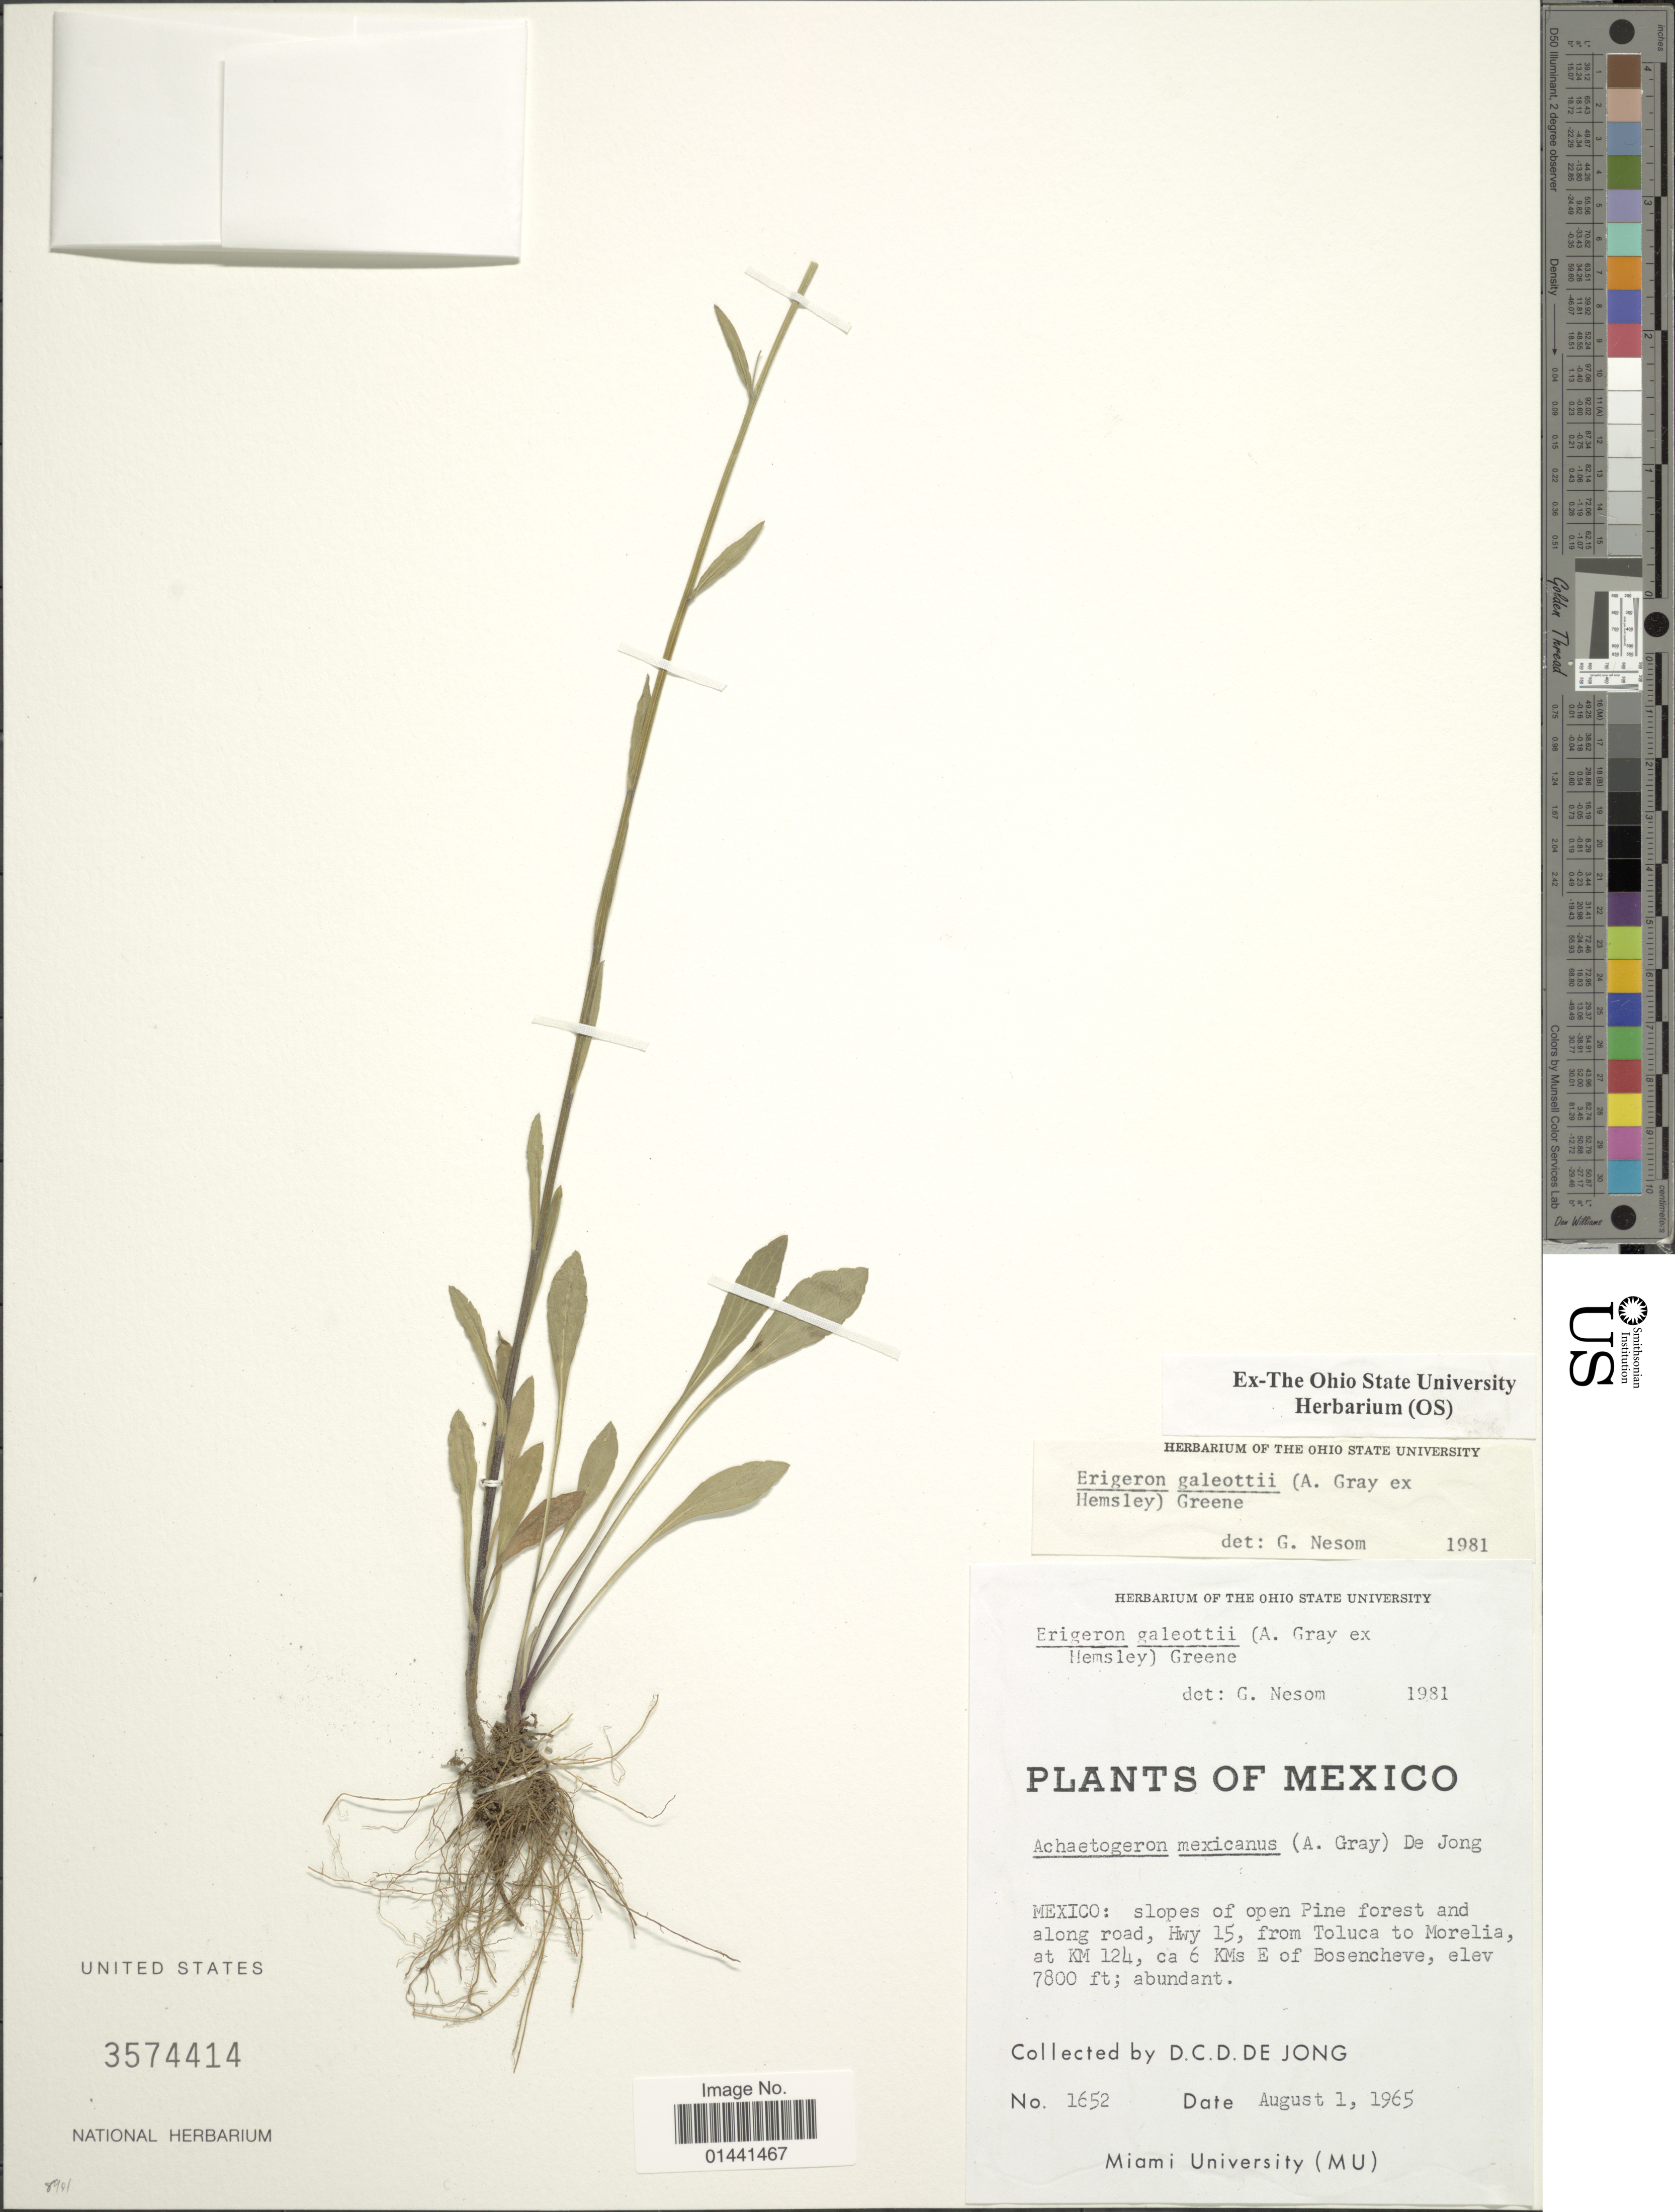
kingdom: Plantae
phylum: Tracheophyta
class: Magnoliopsida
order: Asterales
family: Asteraceae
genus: Erigeron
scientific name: Erigeron galeottii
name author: (A. Gray ex Hemsl.) Greene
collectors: D. De Jong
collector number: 1652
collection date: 1965-08-01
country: Mexico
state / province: México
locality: Slopes of open Pine forest and along road, Hwy 15, from Toluca to Merelia, at Km 124, ca 6 Kms E of Bosencheve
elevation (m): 2377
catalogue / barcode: US 3574414